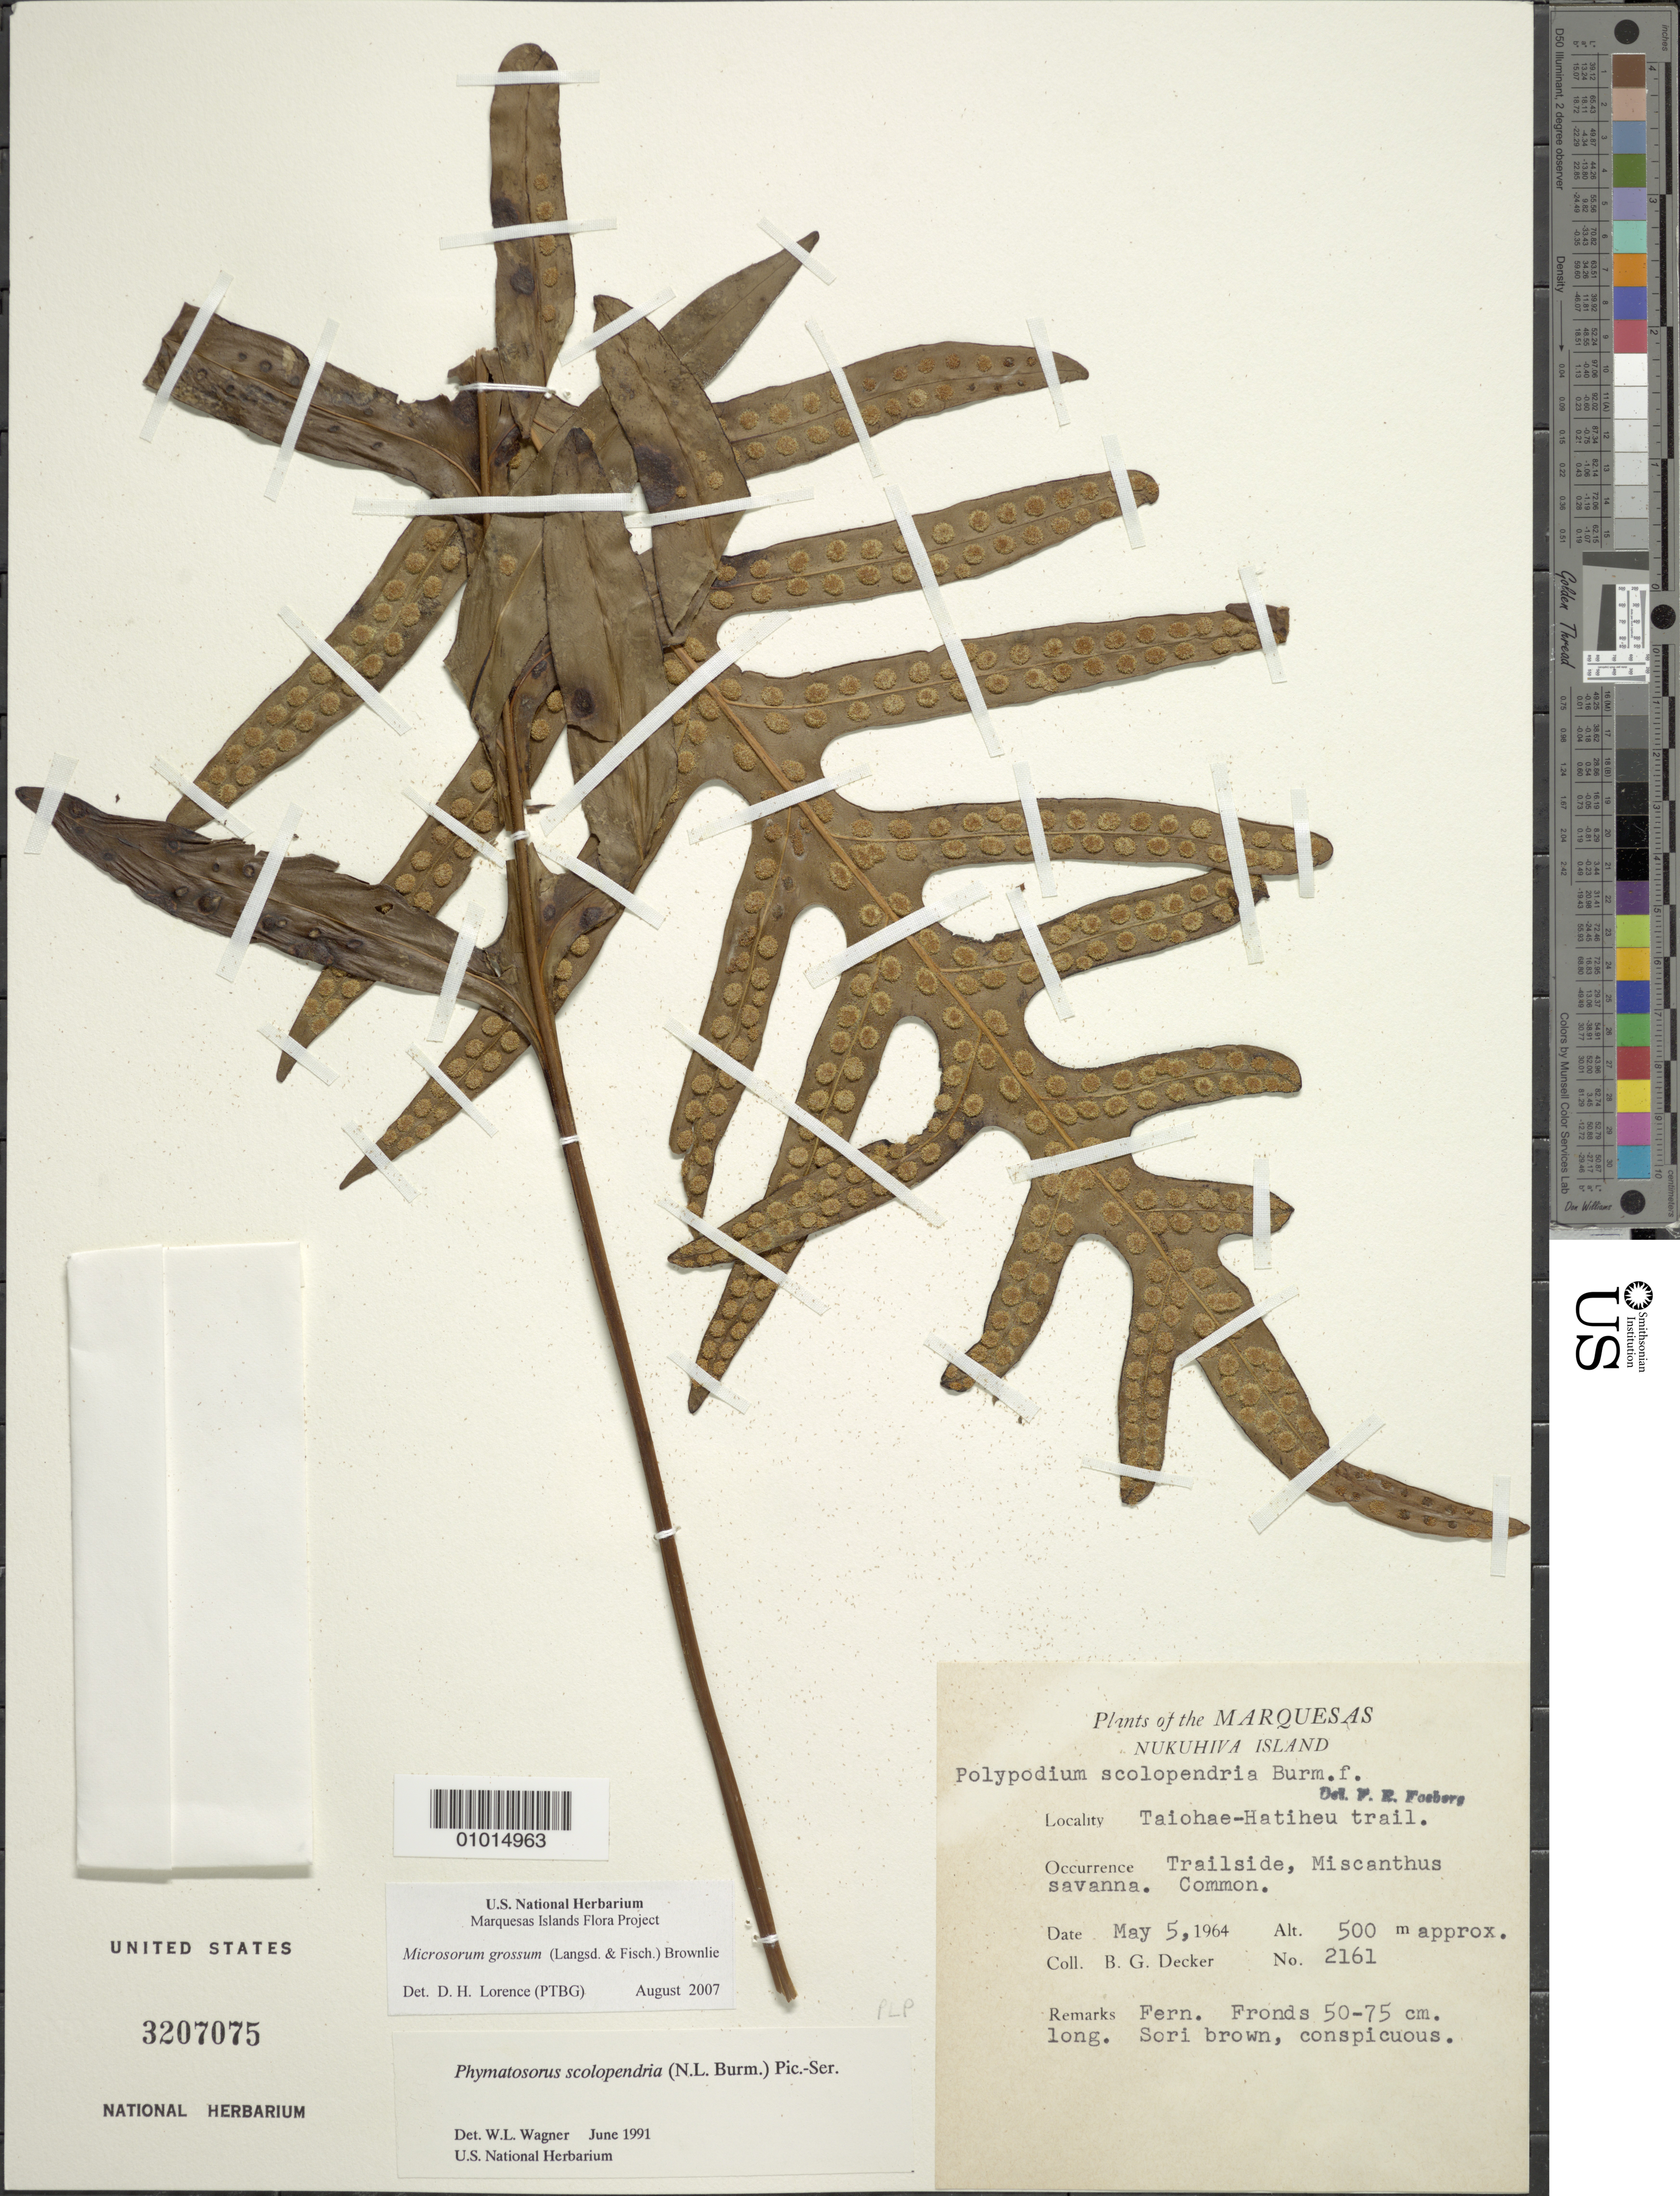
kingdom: Plantae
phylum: Tracheophyta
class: Polypodiopsida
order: Polypodiales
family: Polypodiaceae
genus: Microsorum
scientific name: Microsorum grossum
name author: (Langsd. & Fisch.) S.B. Andrews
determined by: Lorence, David H., (PTBG), National Tropical Botanical Garden (UNITED STATES)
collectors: B. G. Decker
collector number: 2161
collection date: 1964-05-05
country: French Polynesia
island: Nuku Hiva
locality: Taiohae-Hatiheu Trail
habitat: Trailside, Miscanthus savannah; common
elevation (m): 500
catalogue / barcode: US 3207075